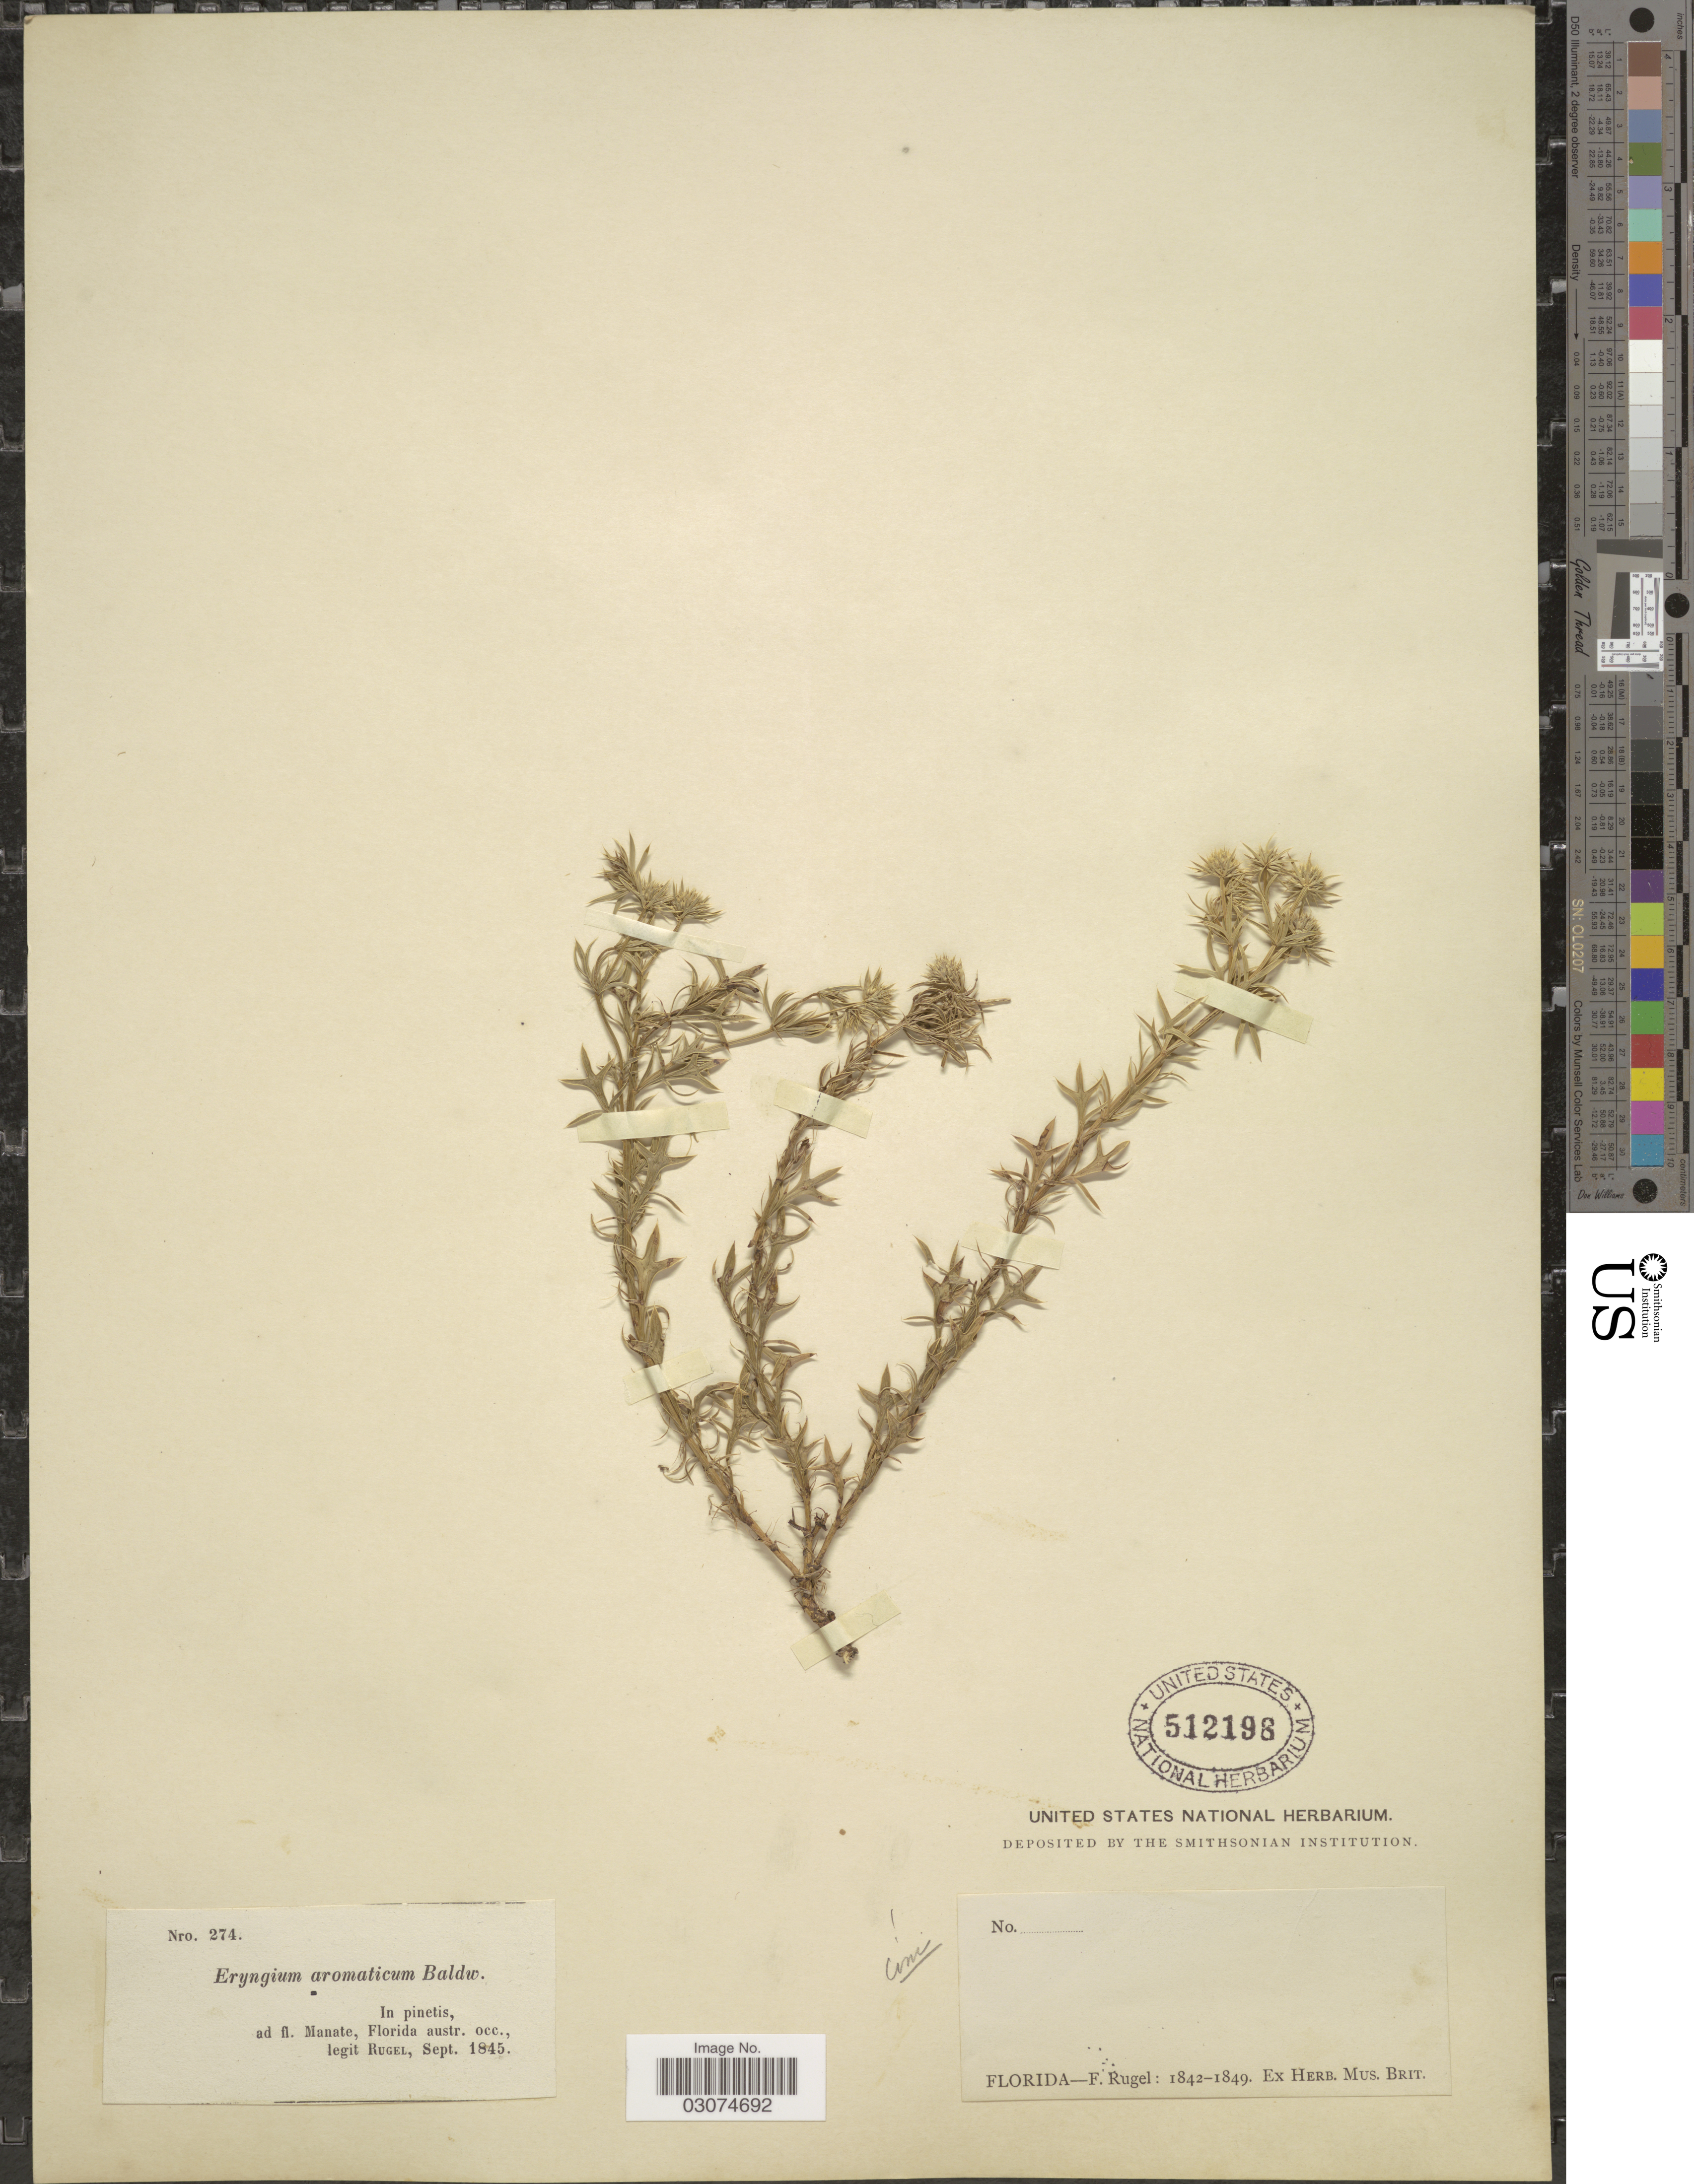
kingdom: Plantae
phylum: Tracheophyta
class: Magnoliopsida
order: Apiales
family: Apiaceae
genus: Eryngium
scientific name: Eryngium aromaticum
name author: Baldwin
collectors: F. Rugel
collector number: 274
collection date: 1845-09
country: United States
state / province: Florida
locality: In pinetis, ad fl. Manate, Florida austr. occ.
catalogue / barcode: US 512198